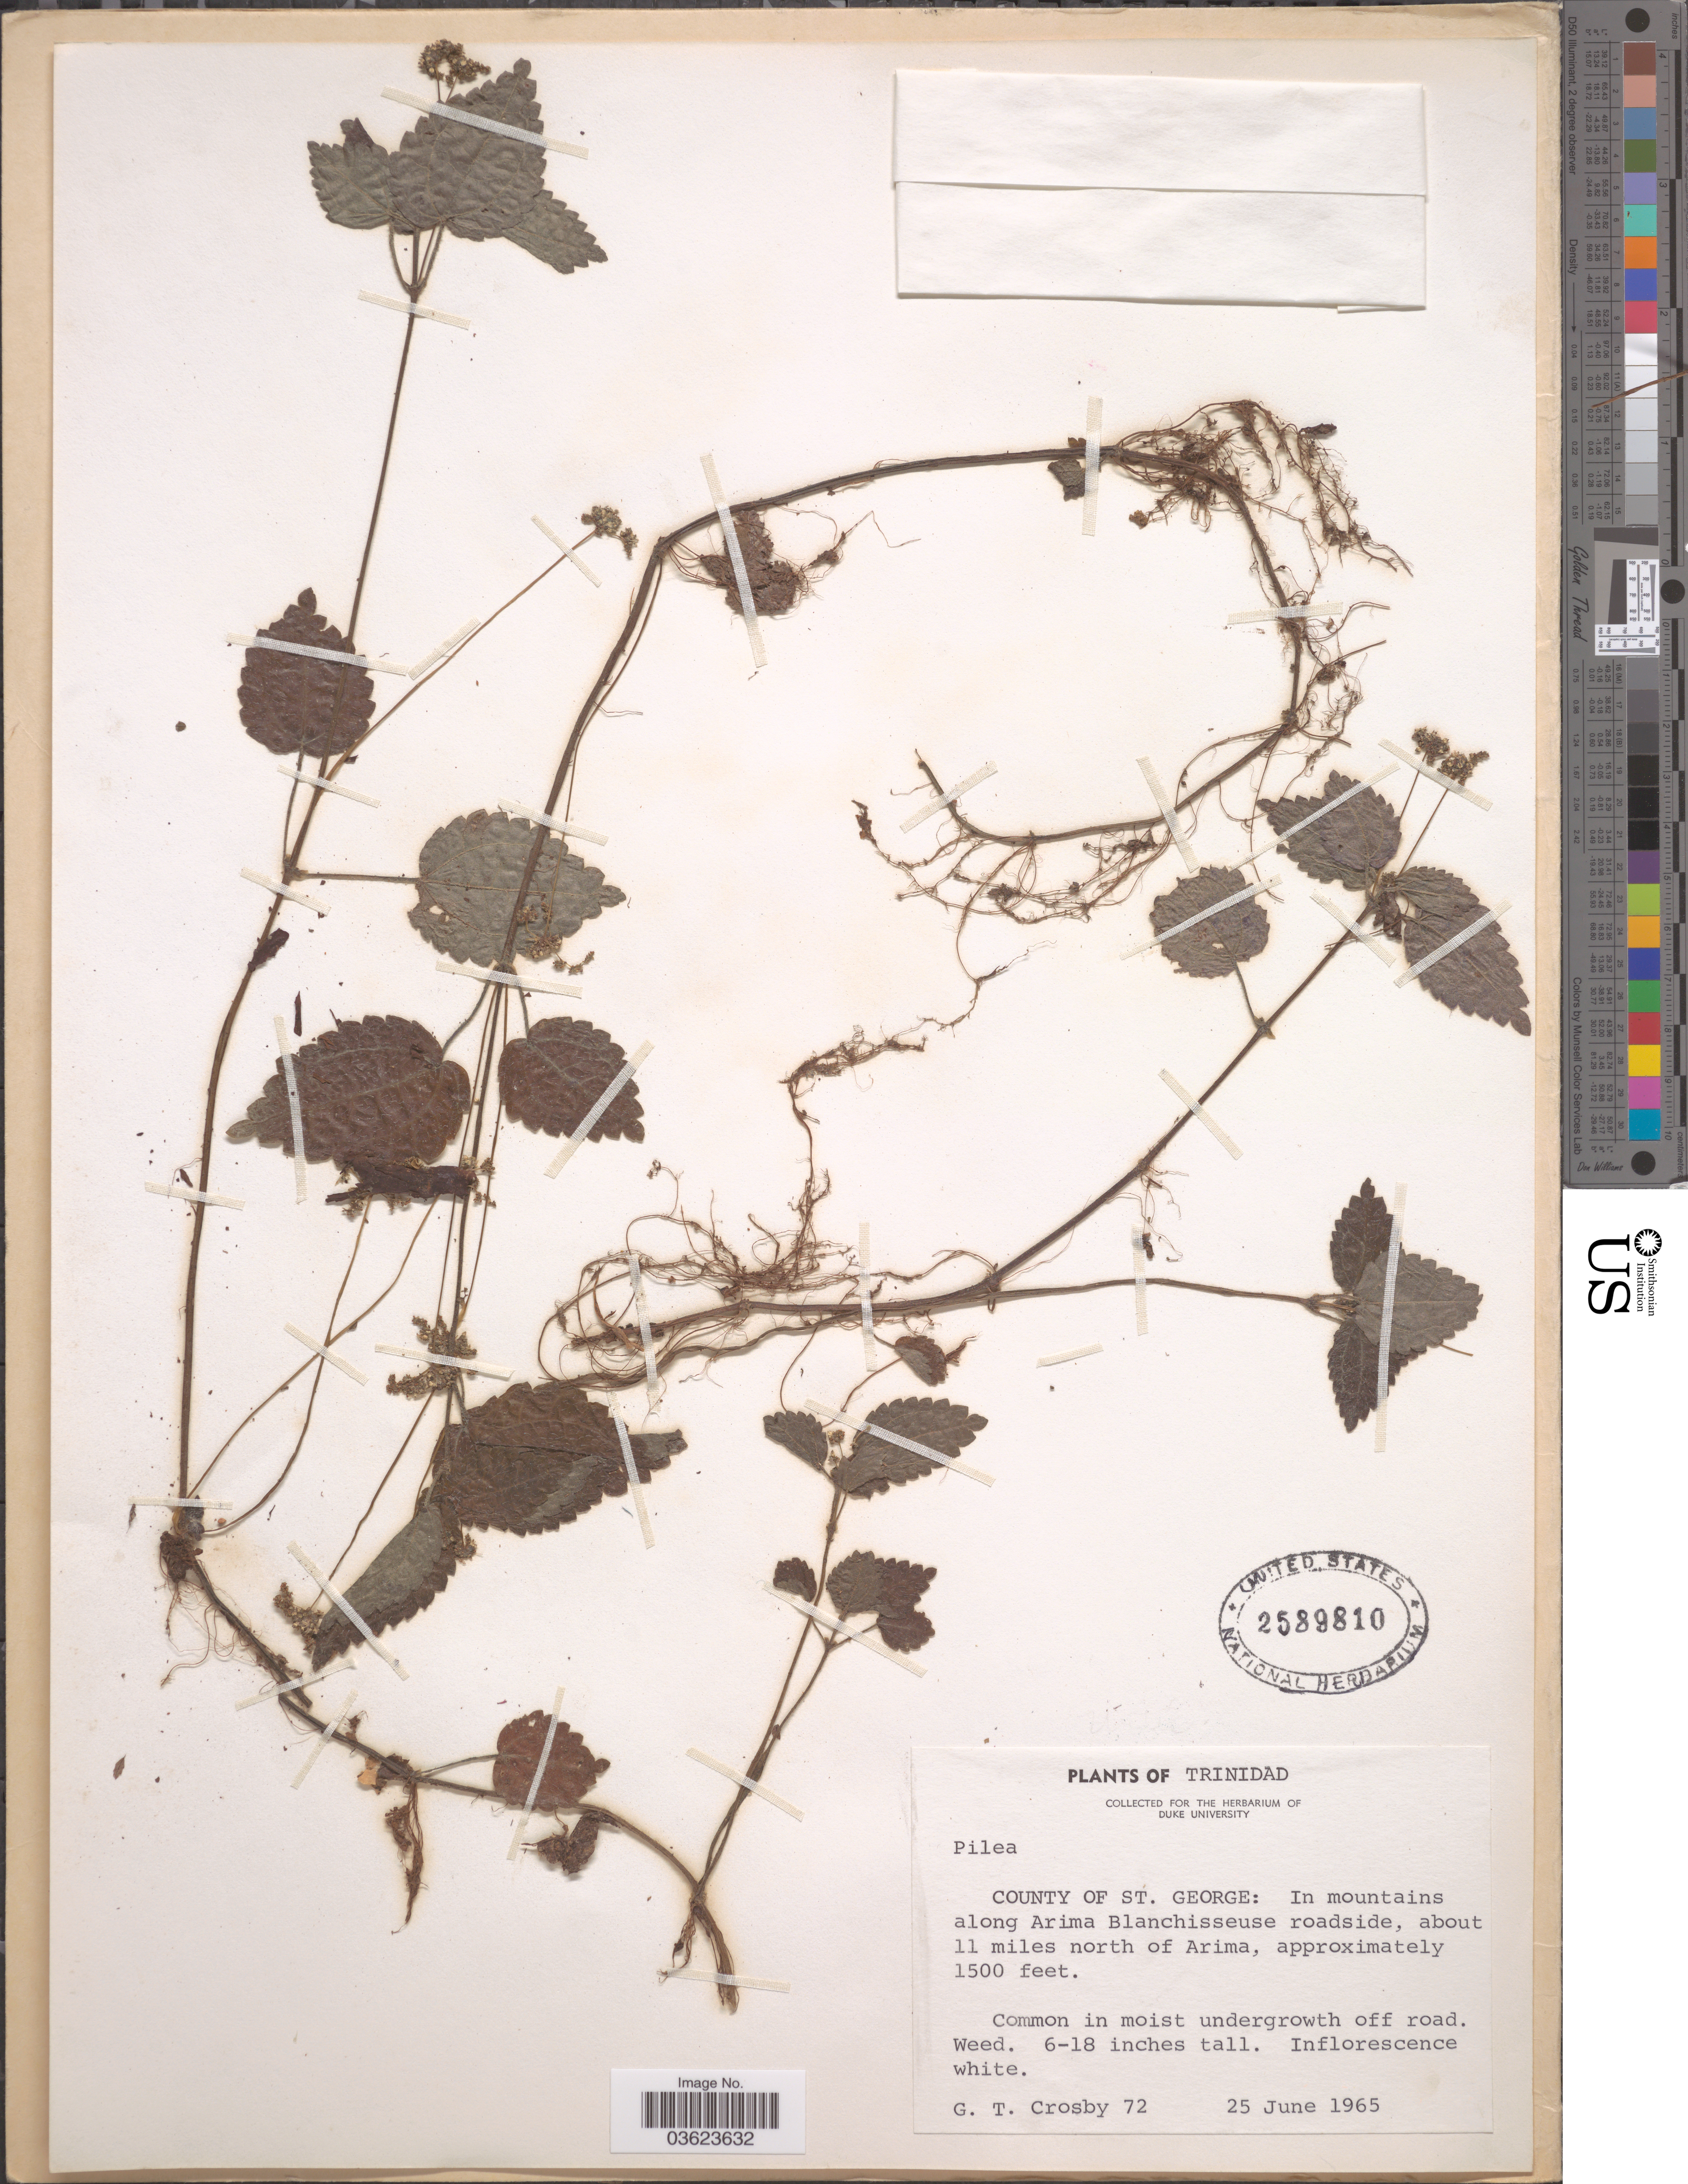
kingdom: Plantae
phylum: Tracheophyta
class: Magnoliopsida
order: Rosales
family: Urticaceae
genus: Pilea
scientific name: Pilea sp.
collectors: G. T. Crosby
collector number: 72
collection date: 1965-06-25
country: Trinidad and Tobago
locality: Trinidad. County of St. George: In mountains along Arima Blanchisseuse roadside, about 11 miles north of Arima.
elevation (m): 457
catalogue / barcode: US 2589810